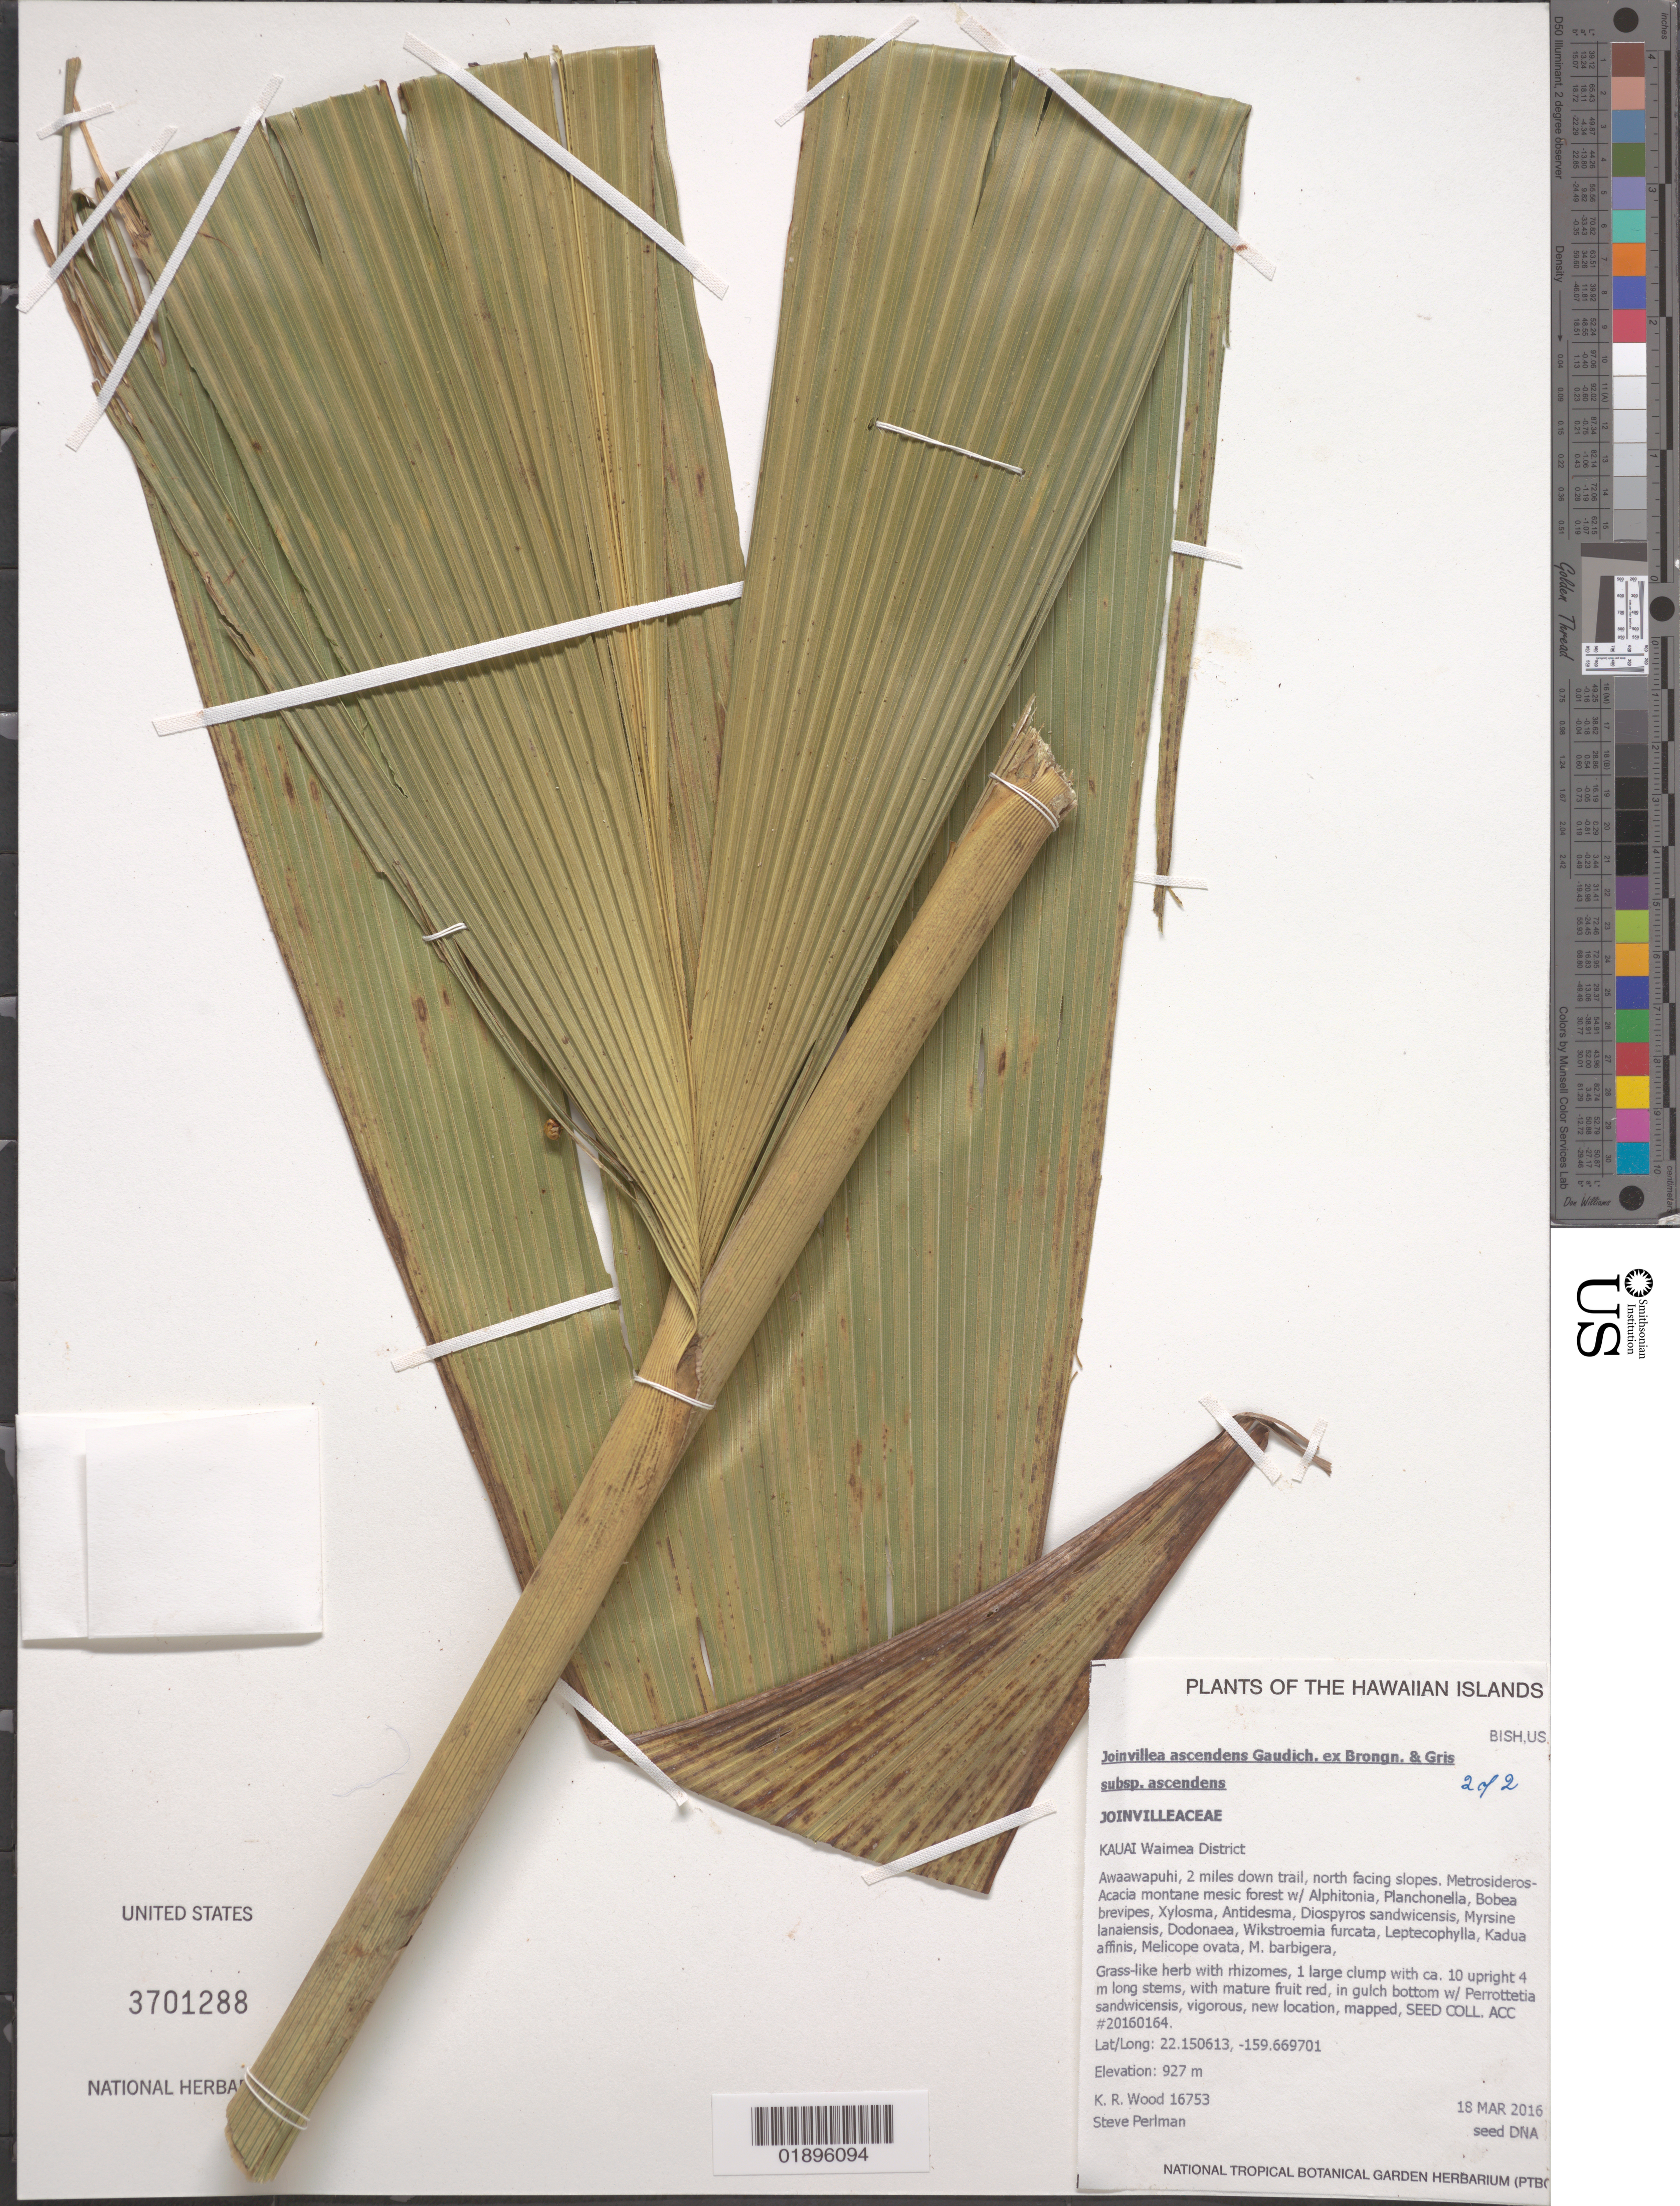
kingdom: Plantae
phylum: Tracheophyta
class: Liliopsida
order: Poales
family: Joinvilleaceae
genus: Joinvillea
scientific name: Joinvillea ascendens subsp. ascendens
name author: Gaudich. ex Brongn. & Gris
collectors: K. R. Wood & S. P. Perlman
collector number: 16753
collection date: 2016-03-18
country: United States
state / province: Hawaii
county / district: Kauai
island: Kaua'i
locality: Waimea District, Awaawaphui, 2 miles down trail, north facing slopes.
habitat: Montane mesic forest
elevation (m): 927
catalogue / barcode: US 3701288